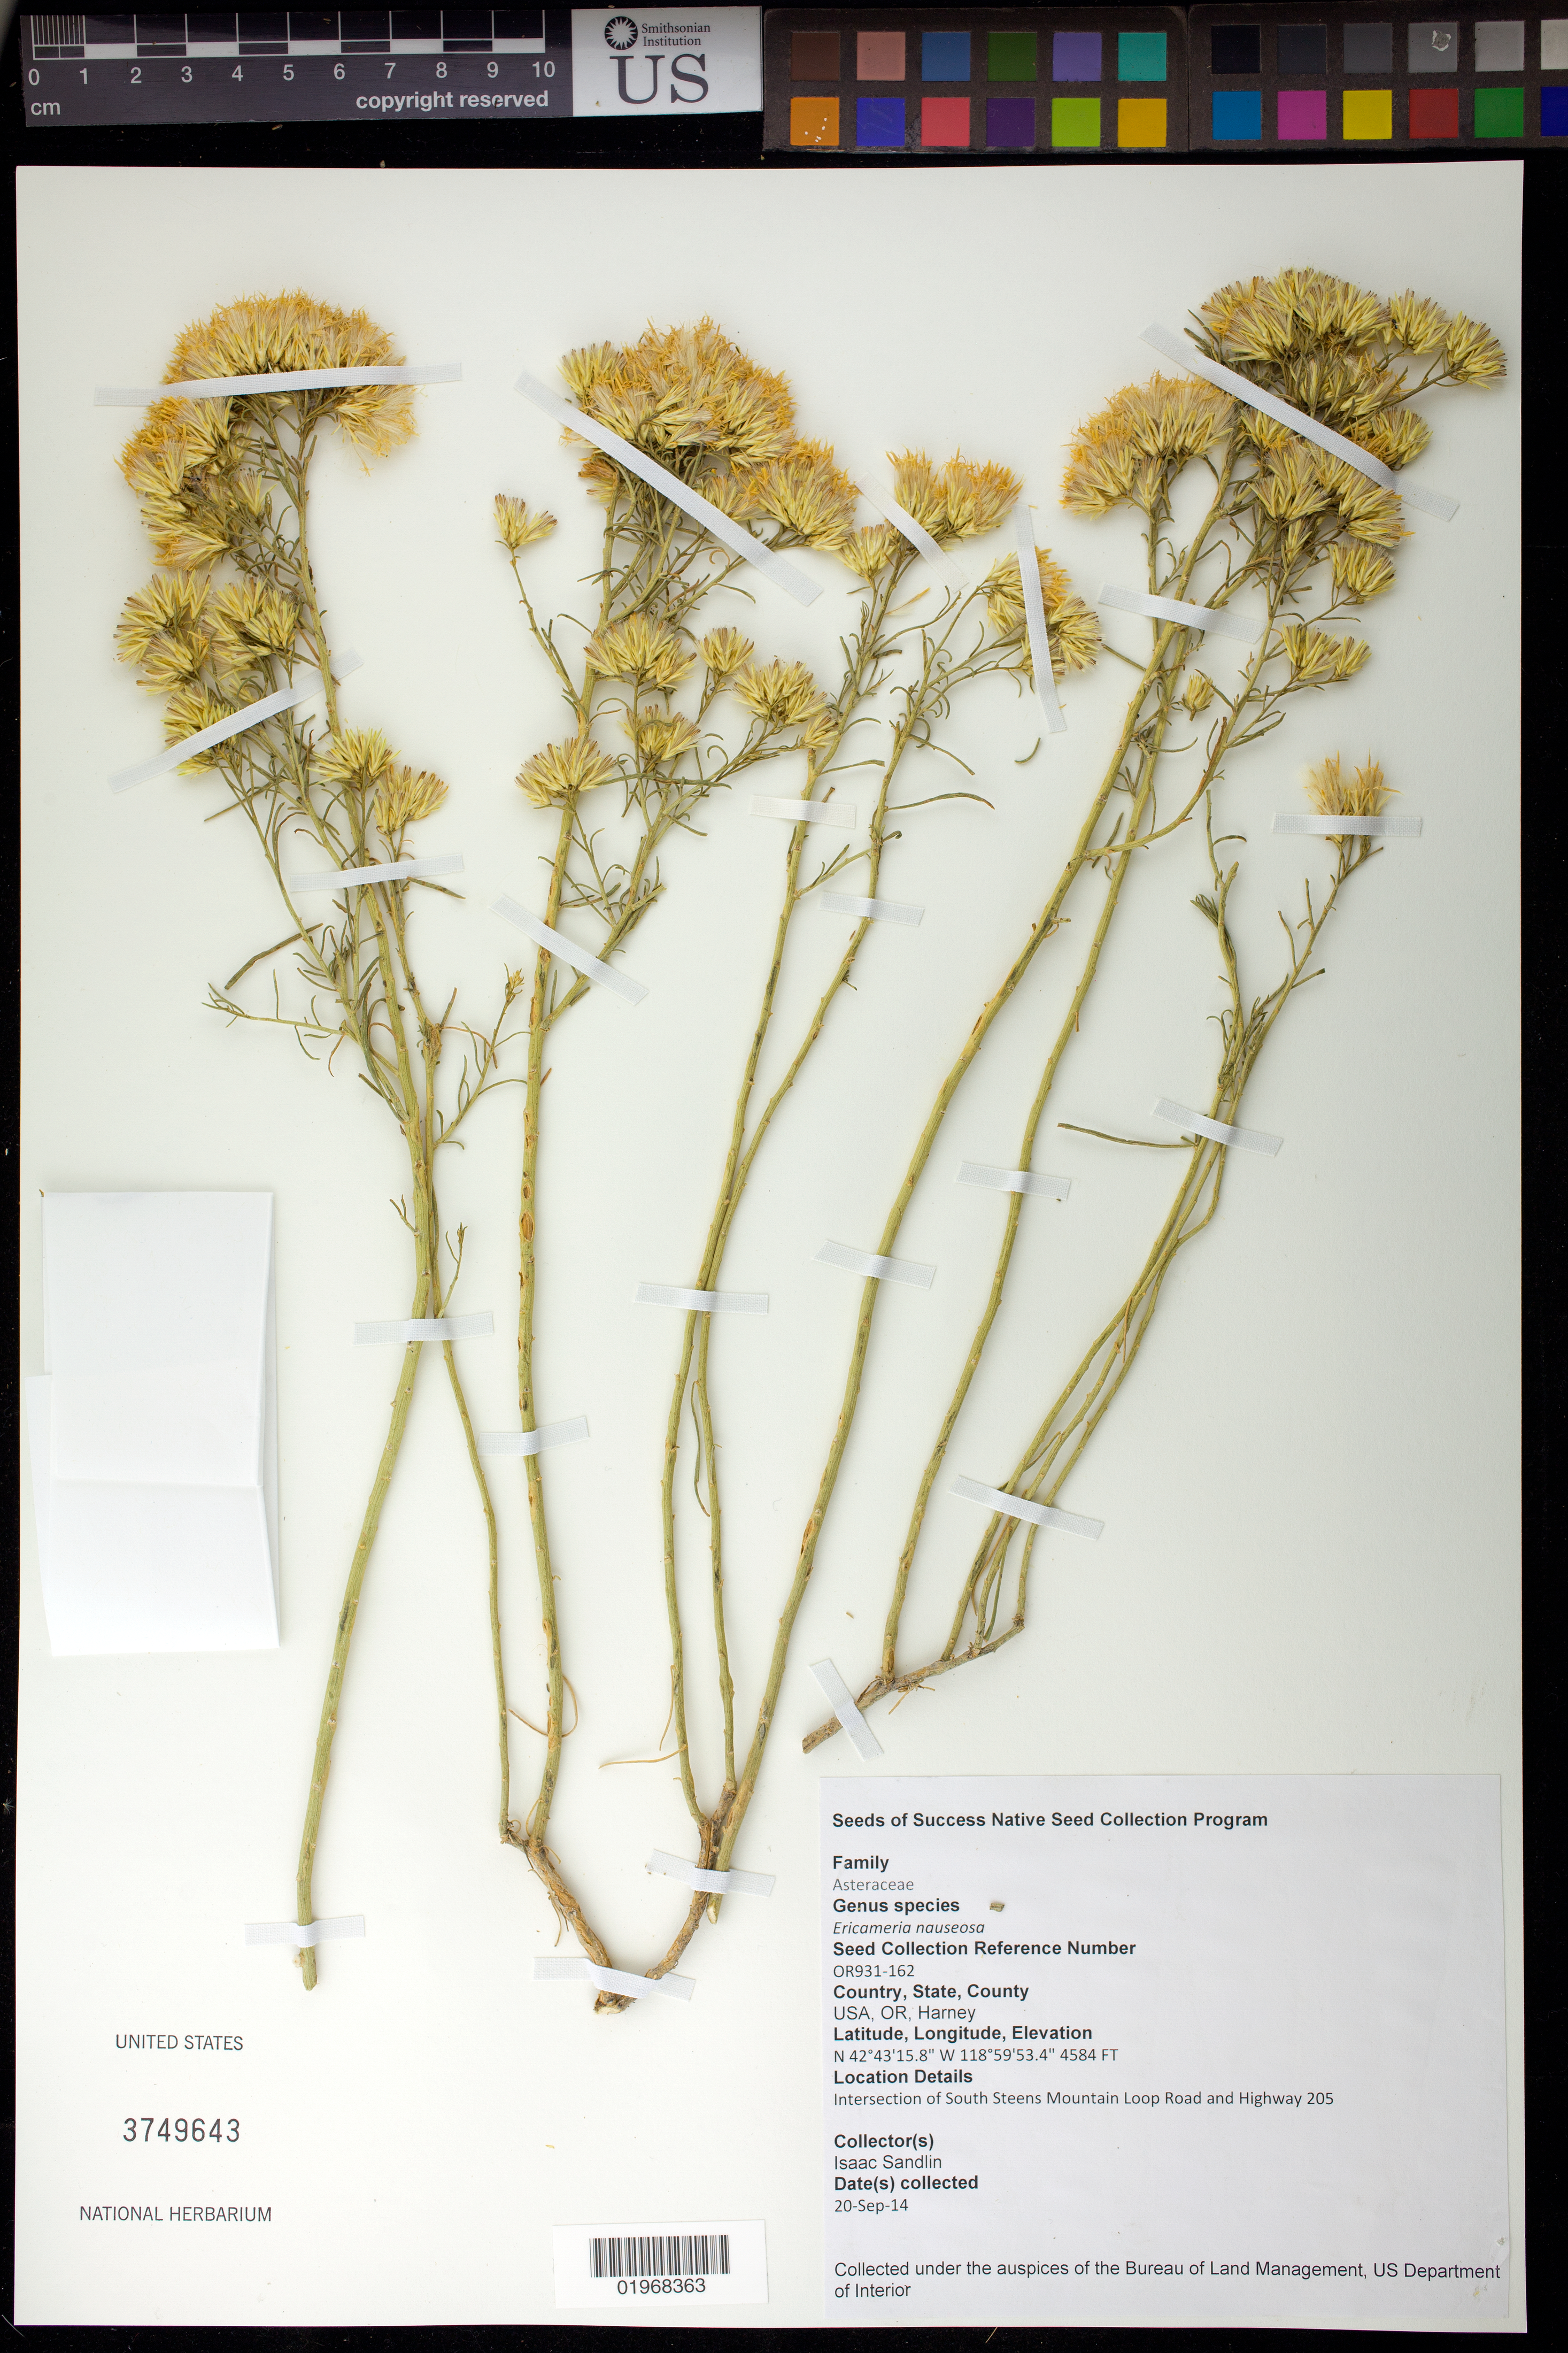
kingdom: Plantae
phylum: Tracheophyta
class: Magnoliopsida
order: Asterales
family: Asteraceae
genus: Ericameria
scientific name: Ericameria nauseosa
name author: (Pall. ex Pursh) G.L. Nesom & G.I. Baird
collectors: I. Sandlin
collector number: OR931-162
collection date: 2014-09-20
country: United States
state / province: Oregon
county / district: Harney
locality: Steens Mountain Cooperative Management and Protection Area. Intersection of South Steens Mountain Loop Road and Hwy 205.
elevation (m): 1397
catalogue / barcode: US 3749643